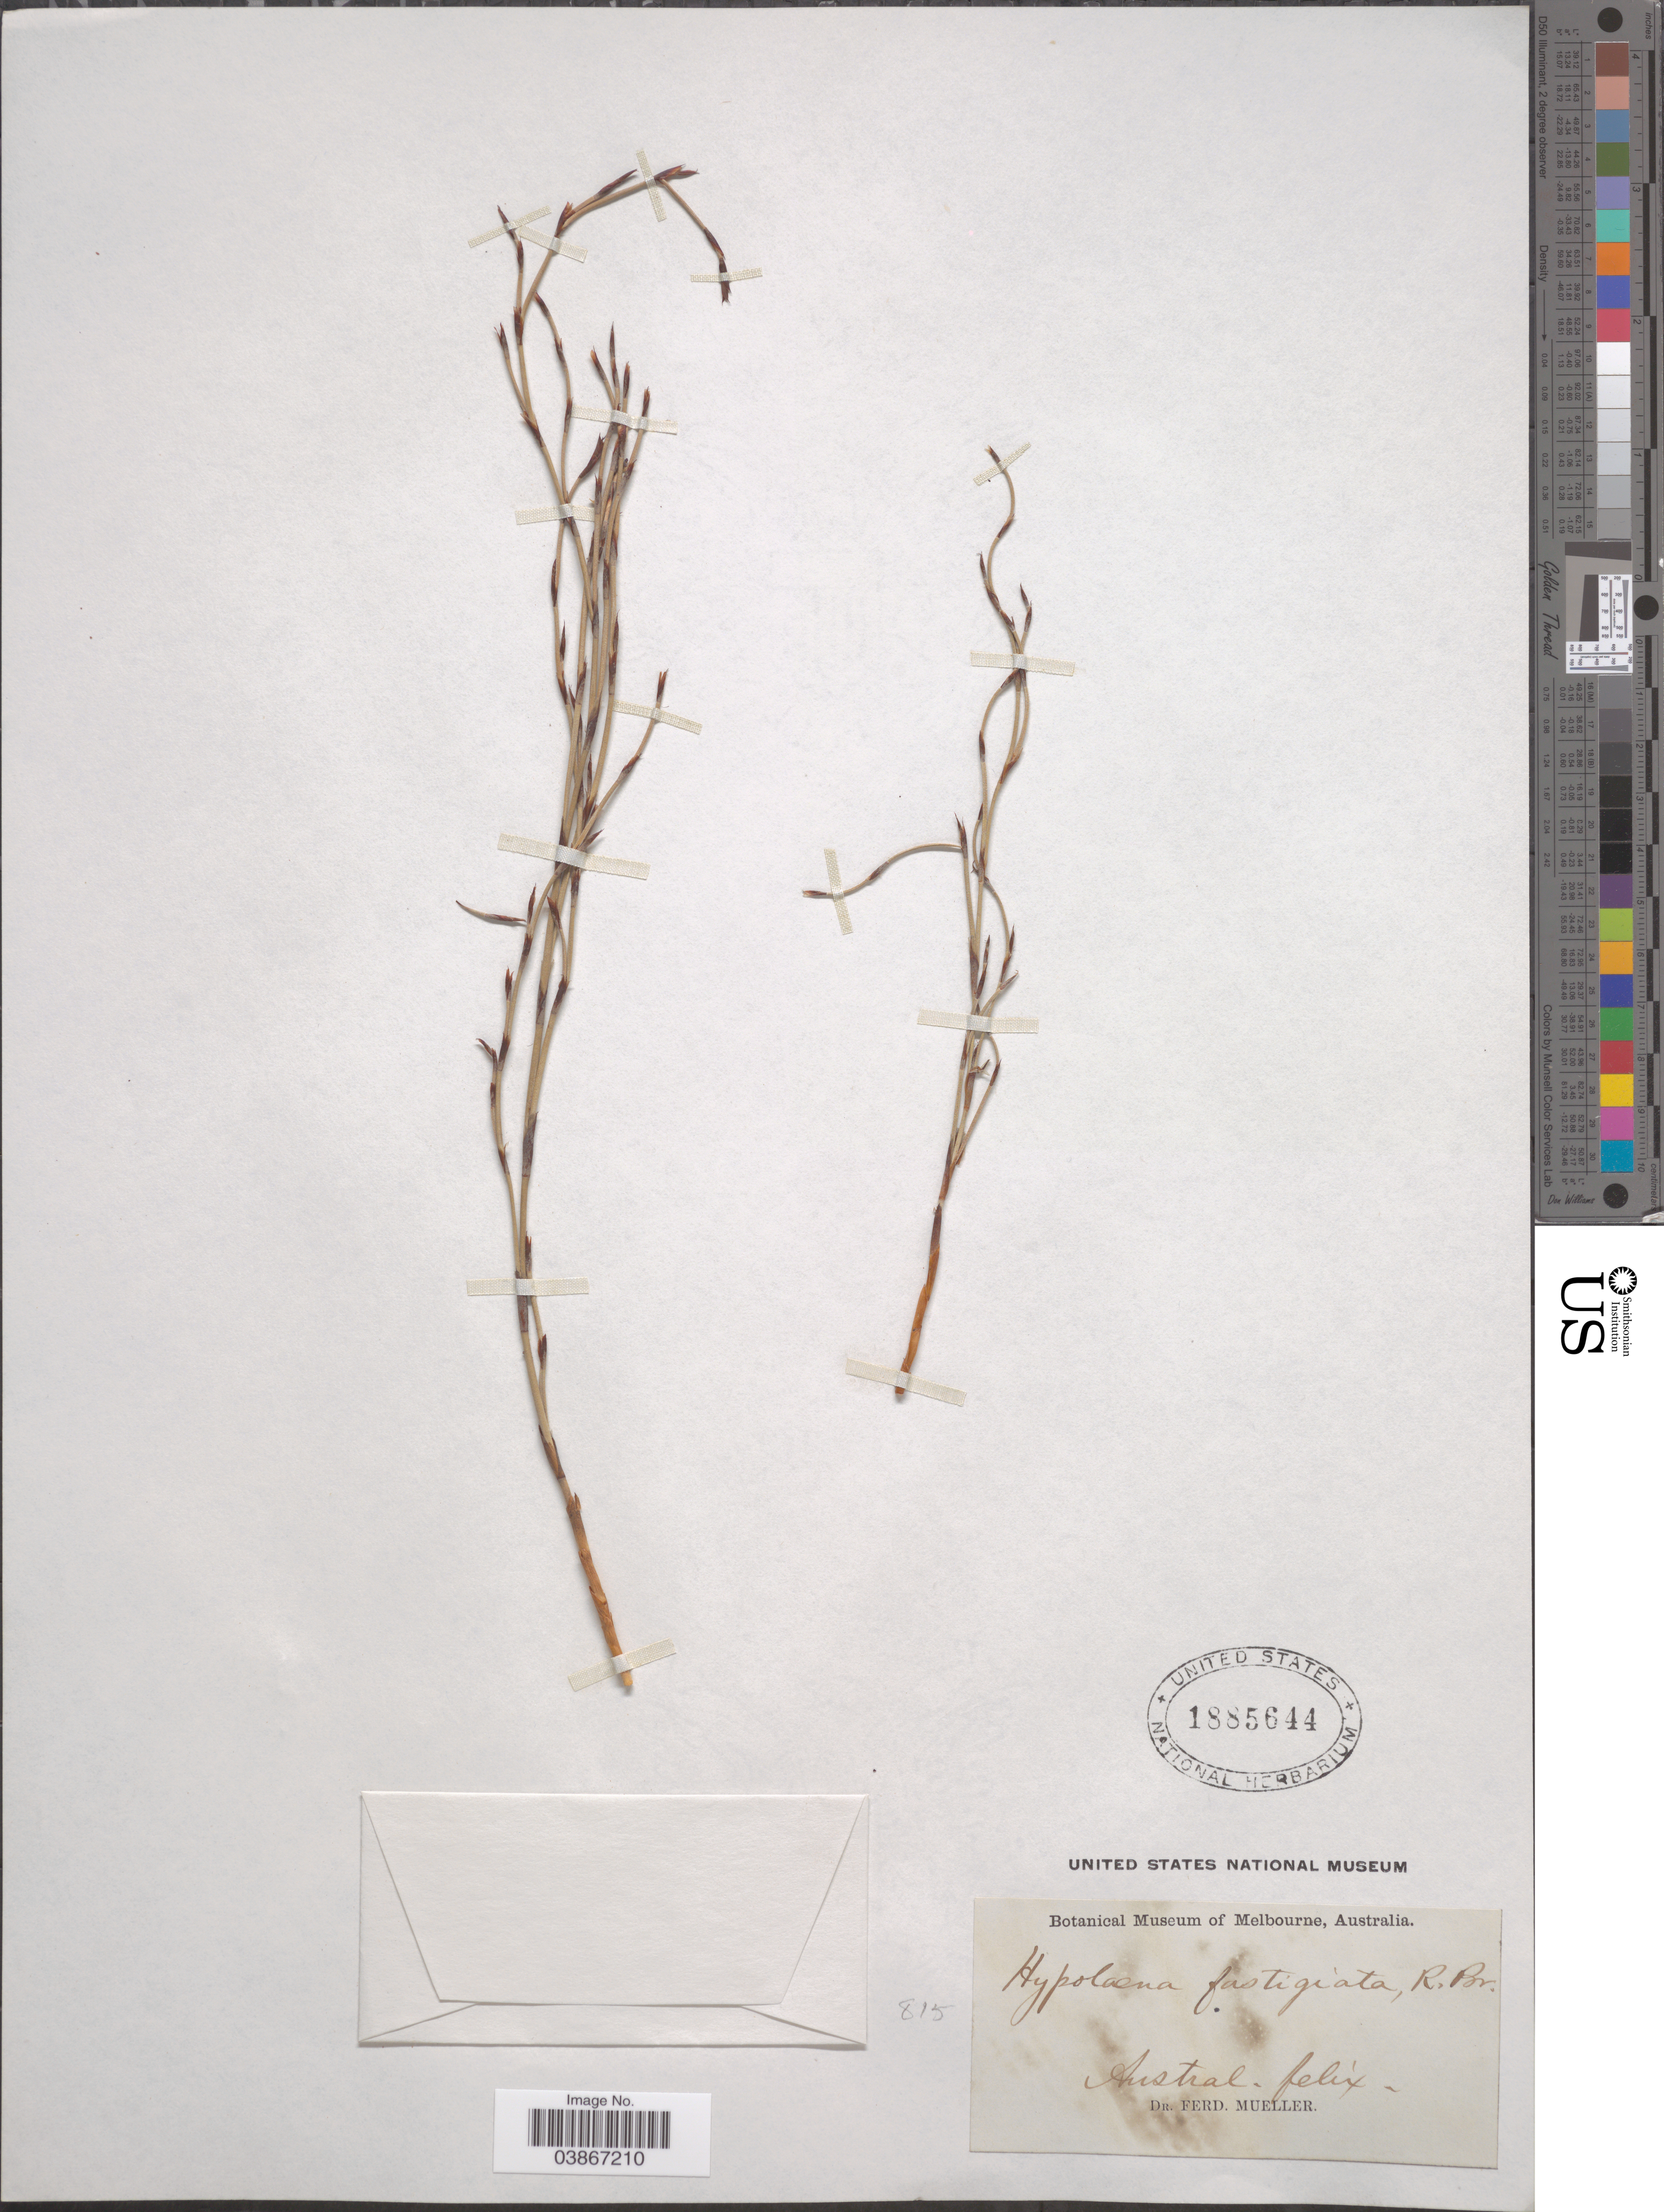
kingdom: Plantae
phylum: Tracheophyta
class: Liliopsida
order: Poales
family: Restionaceae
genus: Hypolaena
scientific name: Hypolaena fastigiata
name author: R. Br.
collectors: F. Mueller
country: Australia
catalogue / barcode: US 1885644